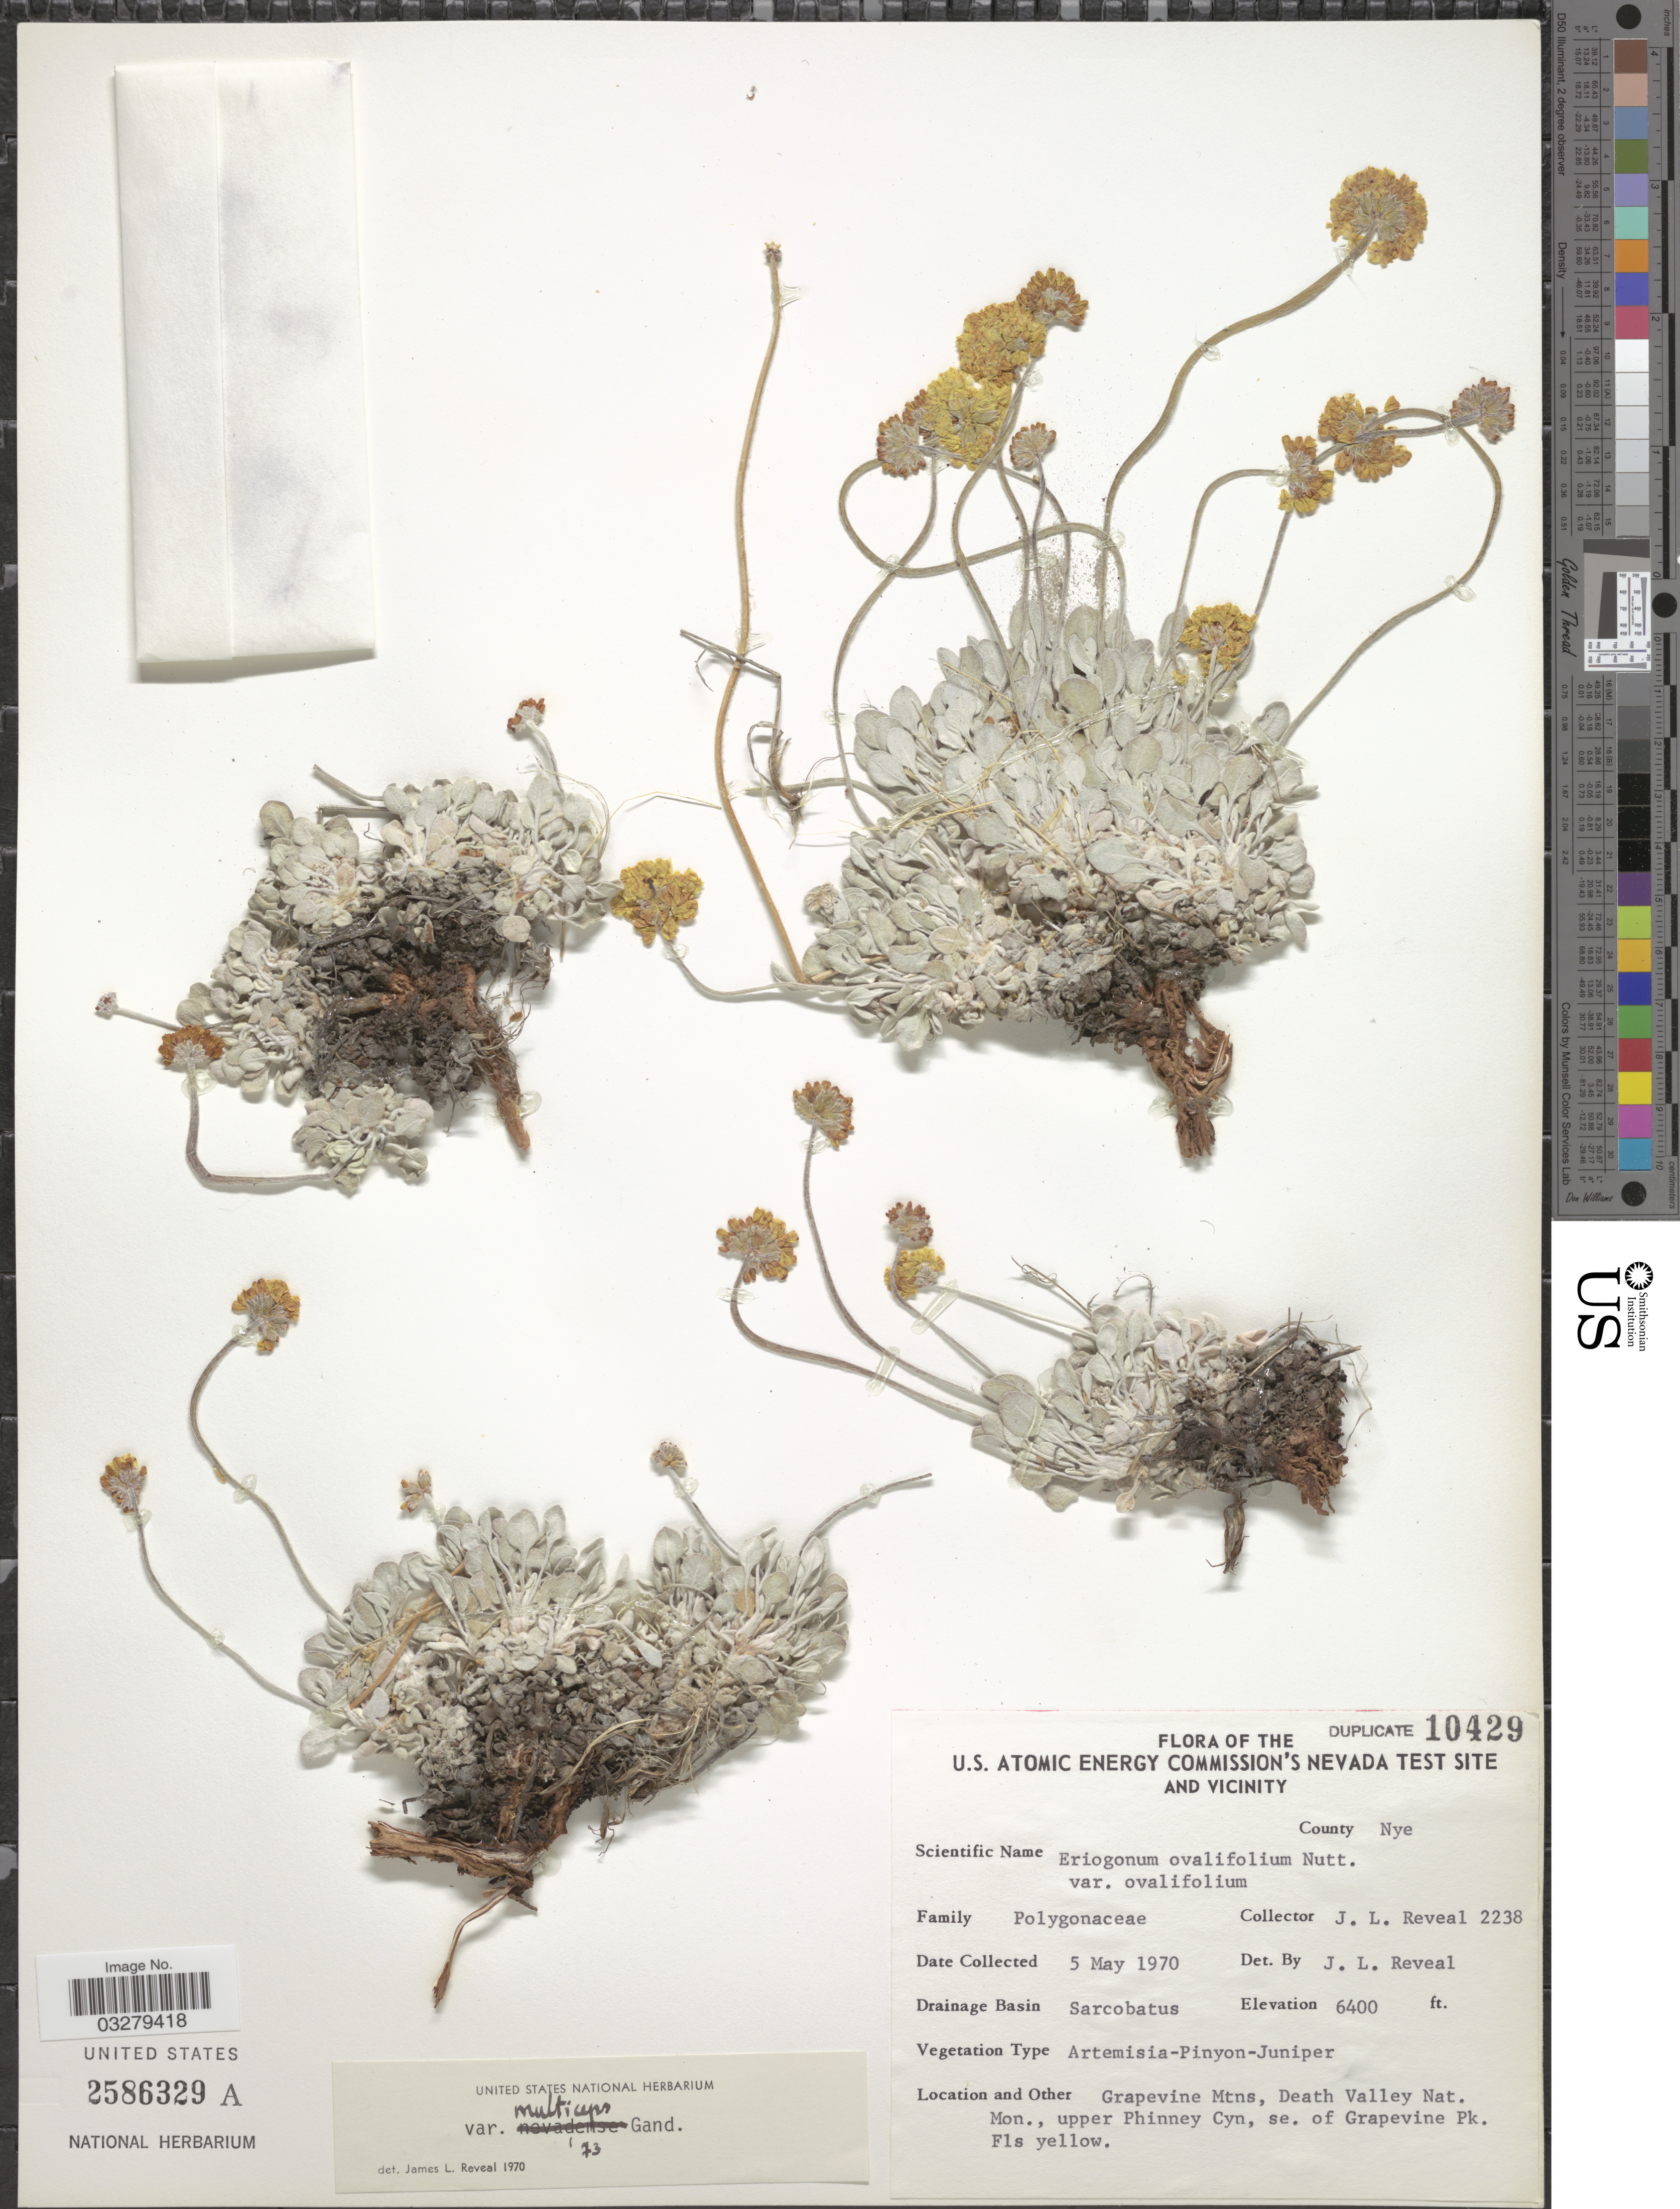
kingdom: Plantae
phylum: Tracheophyta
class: Magnoliopsida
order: Caryophyllales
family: Polygonaceae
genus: Eriogonum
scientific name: Eriogonum ovalifolium var. multiceps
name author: Gand.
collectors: J. L. Reveal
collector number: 2238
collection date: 1970-05-05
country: United States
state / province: Nevada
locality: U.S. Atomic Energy Commission's Nevada Test Site and vicinity, County Nye, Drainage Basin Sarcobatus, Grapevine Mtns, Death Valley Nat. Mon., upper Phinney Cyn, se. of Grapevine Pk.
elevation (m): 1951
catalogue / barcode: US 2586329A